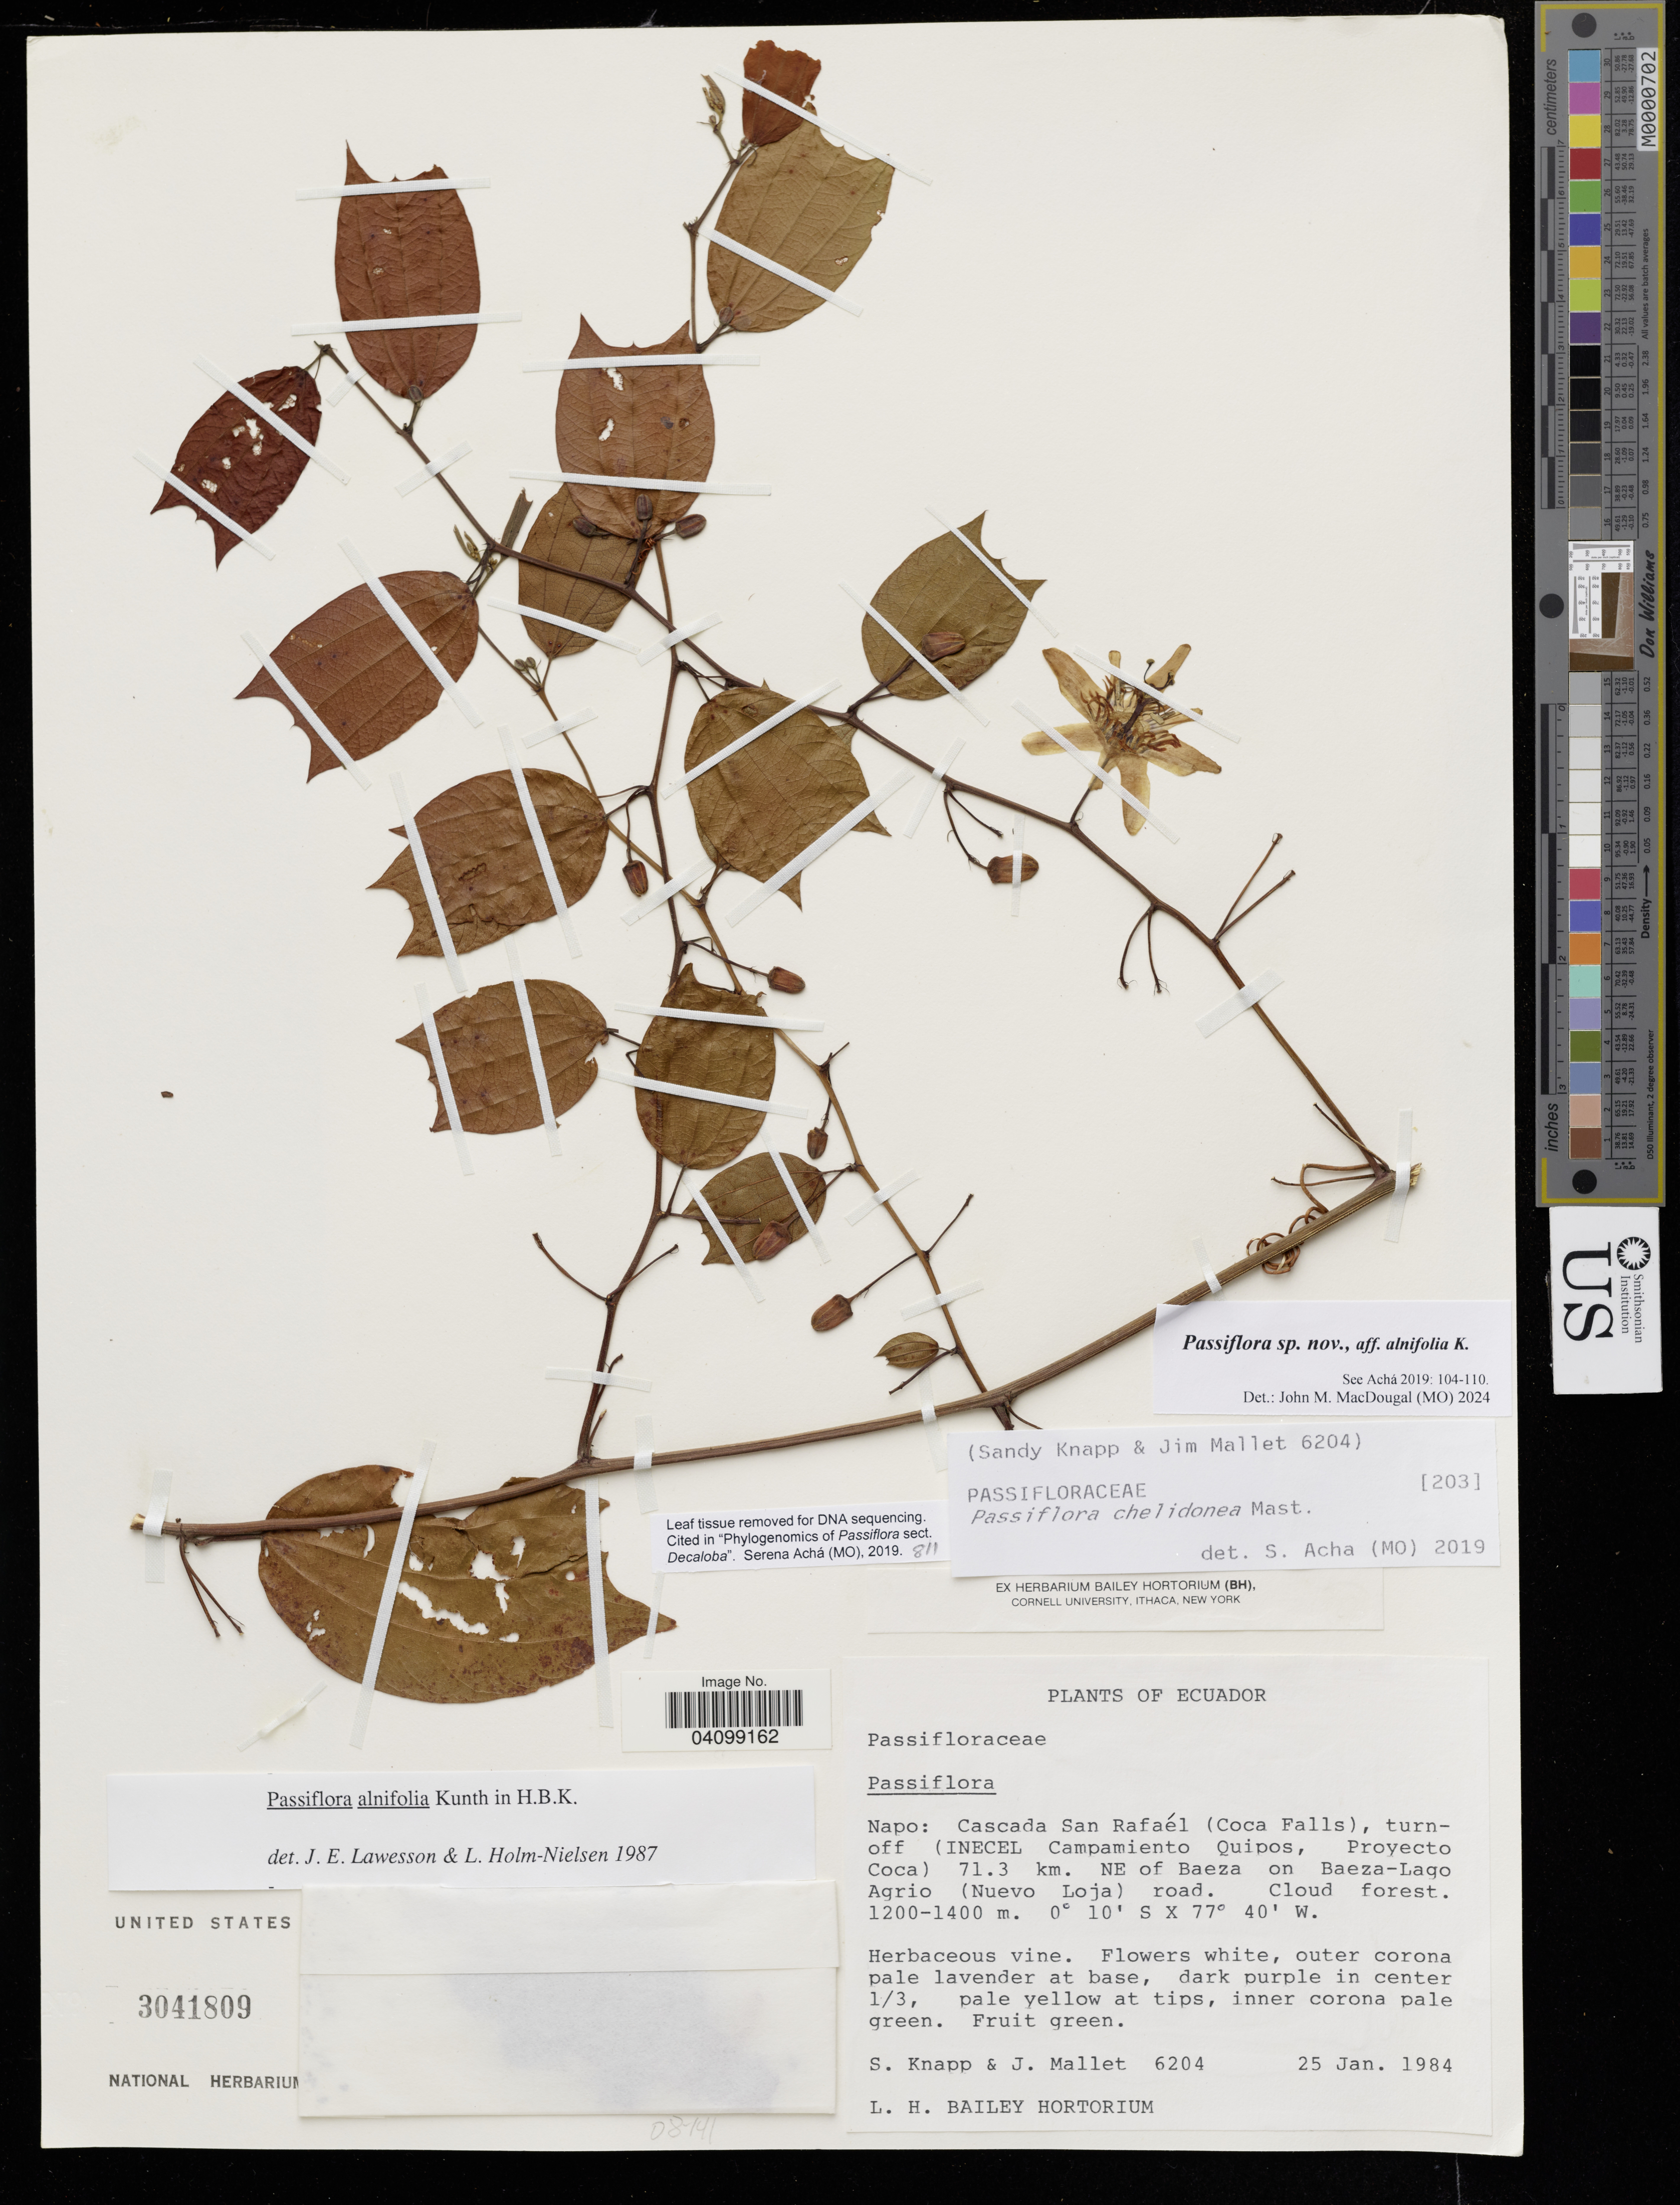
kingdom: Plantae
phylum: Tracheophyta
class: Magnoliopsida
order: Malpighiales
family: Passifloraceae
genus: Passiflora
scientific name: Passiflora sp.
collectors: S. Knapp & J. Mallet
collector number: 6204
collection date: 1984-01-25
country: Ecuador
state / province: Napo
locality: Cascada San Rafáel (Coca Falls), turn-off (INECEL Campamiento Quipos, Proyecto Coca) 71.3 km. NE of Baeza on Baeza-Lago Agrio (Nuevo Loja) road.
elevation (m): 1200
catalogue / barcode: US 3041809